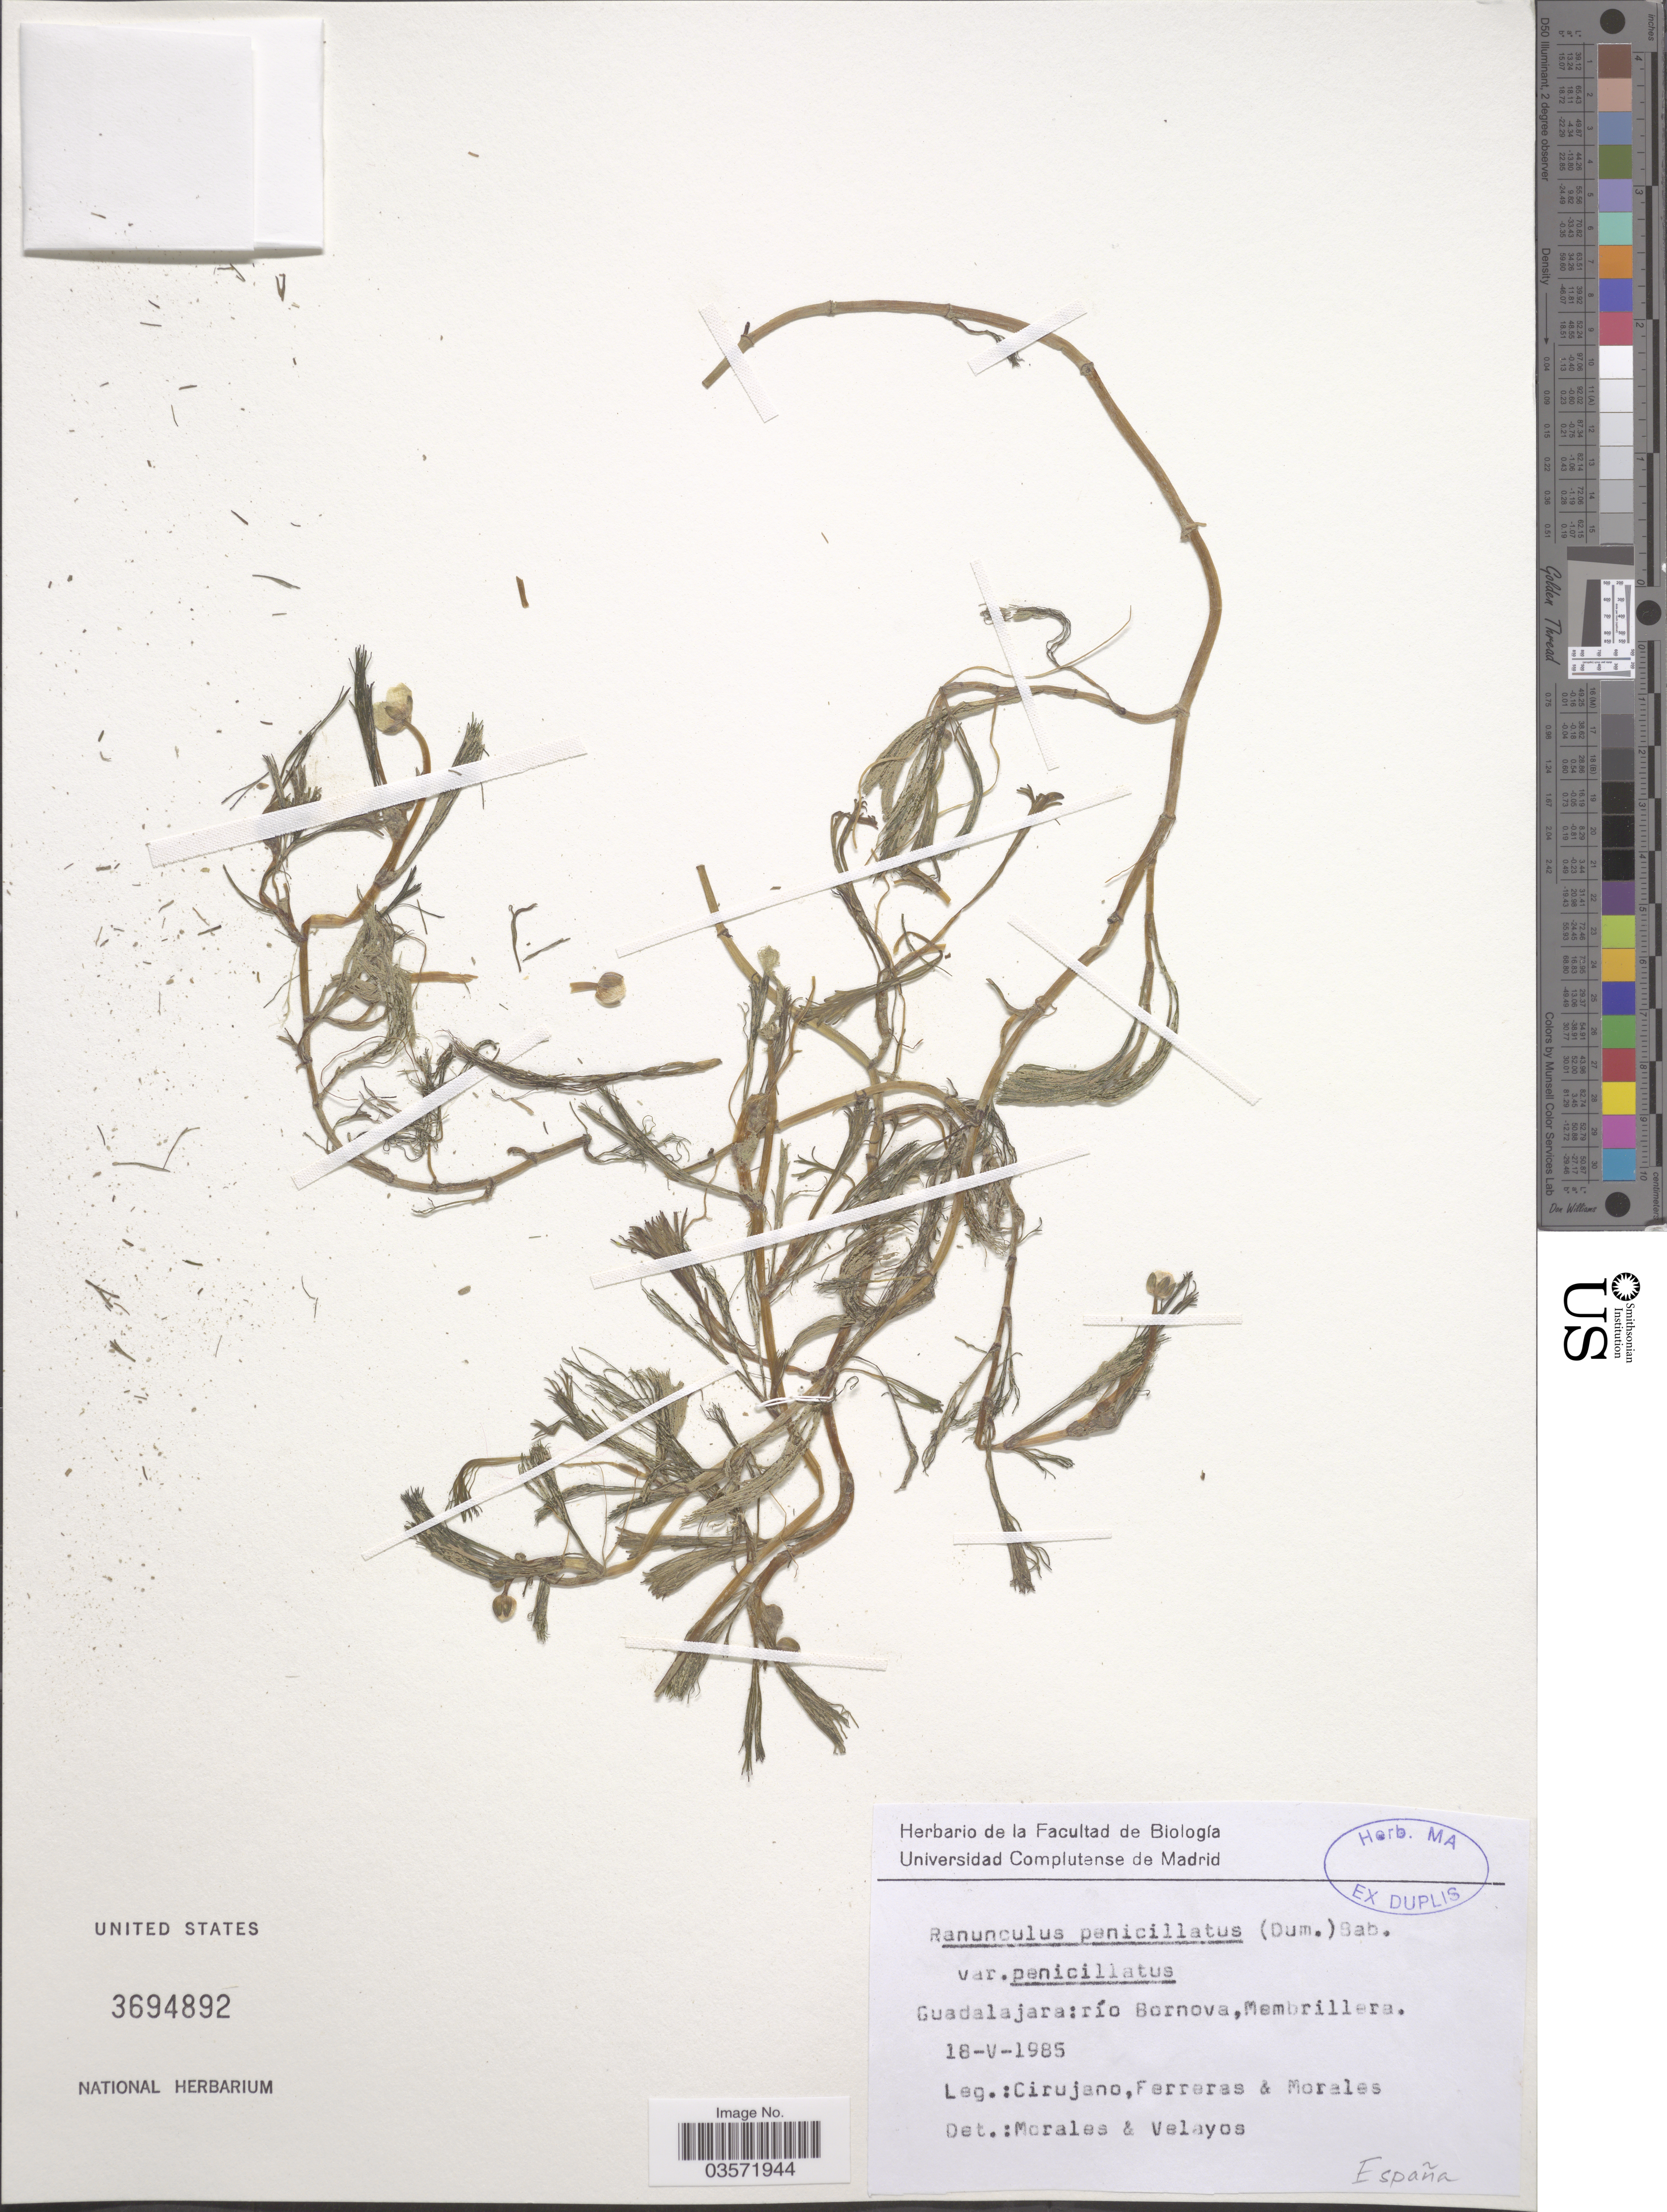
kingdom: Plantae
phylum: Tracheophyta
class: Magnoliopsida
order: Ranunculales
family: Ranunculaceae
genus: Ranunculus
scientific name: Ranunculus penicillatus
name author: Bab.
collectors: Cirujano, Ferreras & -. Morales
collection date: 1985-05-18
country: Spain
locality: Guadalajara: río Bornova, Membrillera.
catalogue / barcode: US 3694892